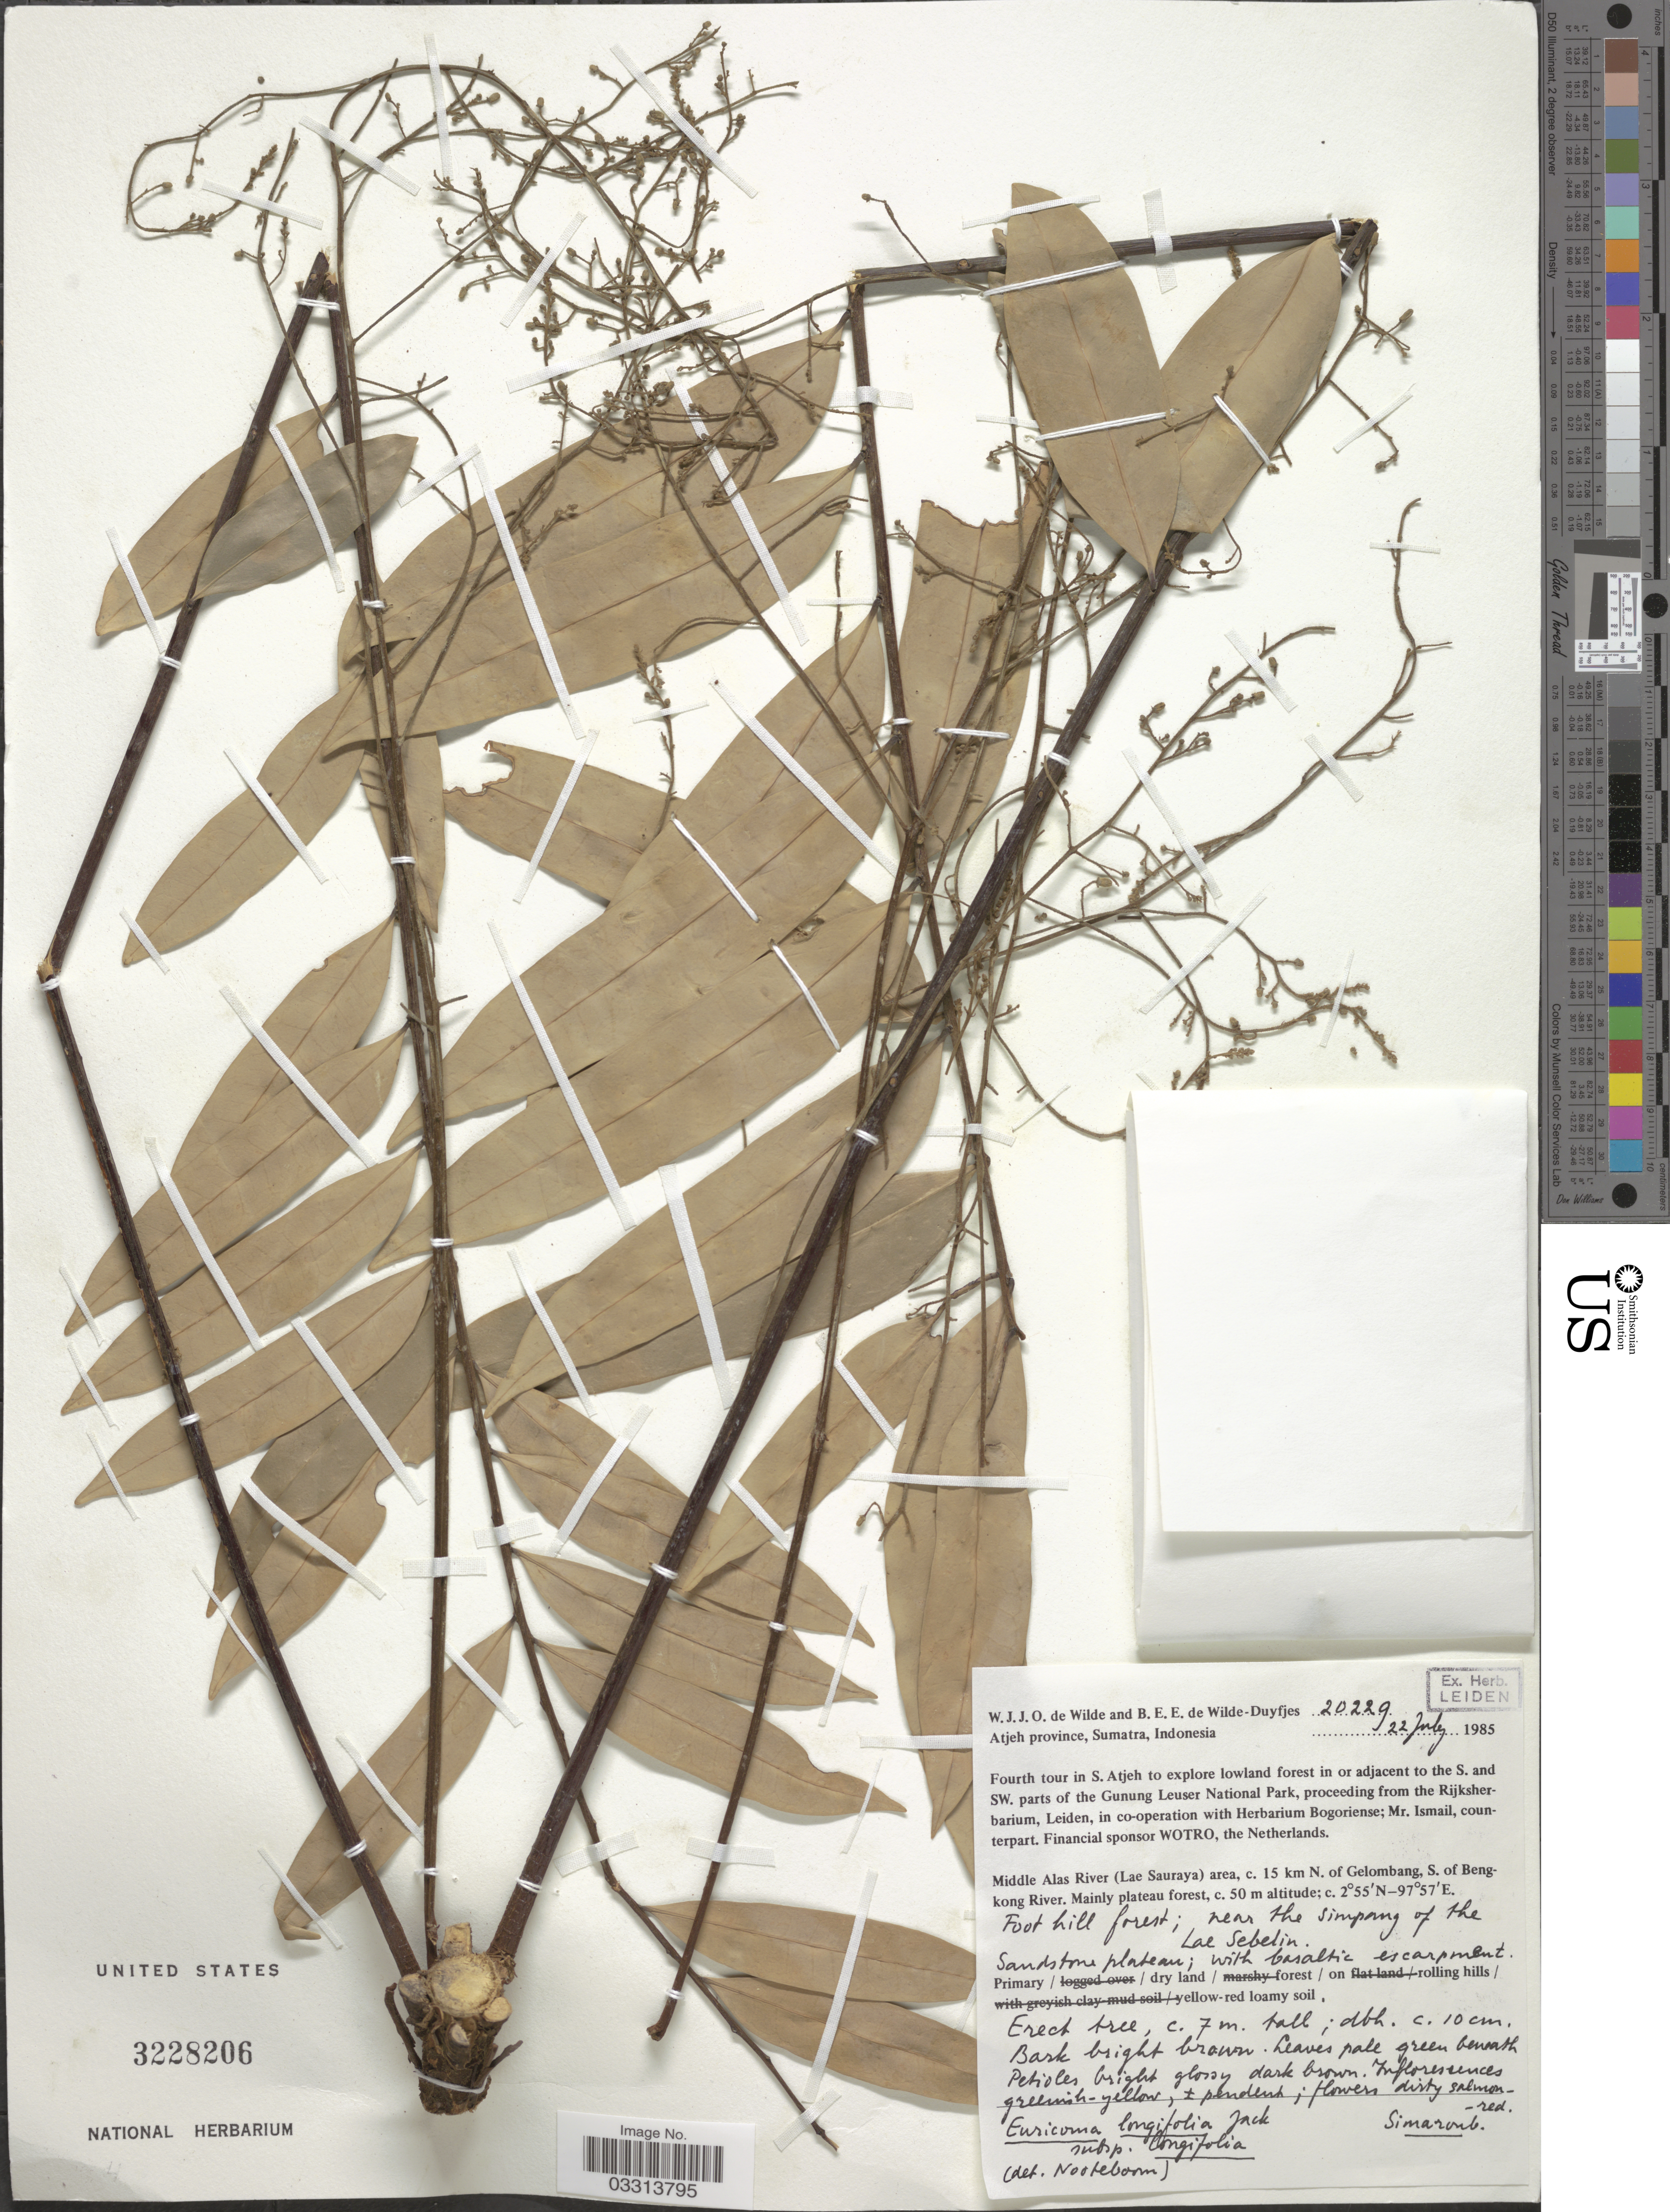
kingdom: Plantae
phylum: Tracheophyta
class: Magnoliopsida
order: Sapindales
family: Simaroubaceae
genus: Eurycoma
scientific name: Eurycoma longifolia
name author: Jack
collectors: W. J. de Wilde & B. E. de Wilde-Duyfjes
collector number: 20229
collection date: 1985-07-22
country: Indonesia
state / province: Sumatra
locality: Atjeh Province, Middle Alas River (Lae Sauraya) area, c. 15 km N. of Gelombang, S. of Bengkong River, Foot hill forest; near the Simpang [interpreted] of the Lae [interpreted] Sebelin.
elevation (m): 50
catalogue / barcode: US 3228206